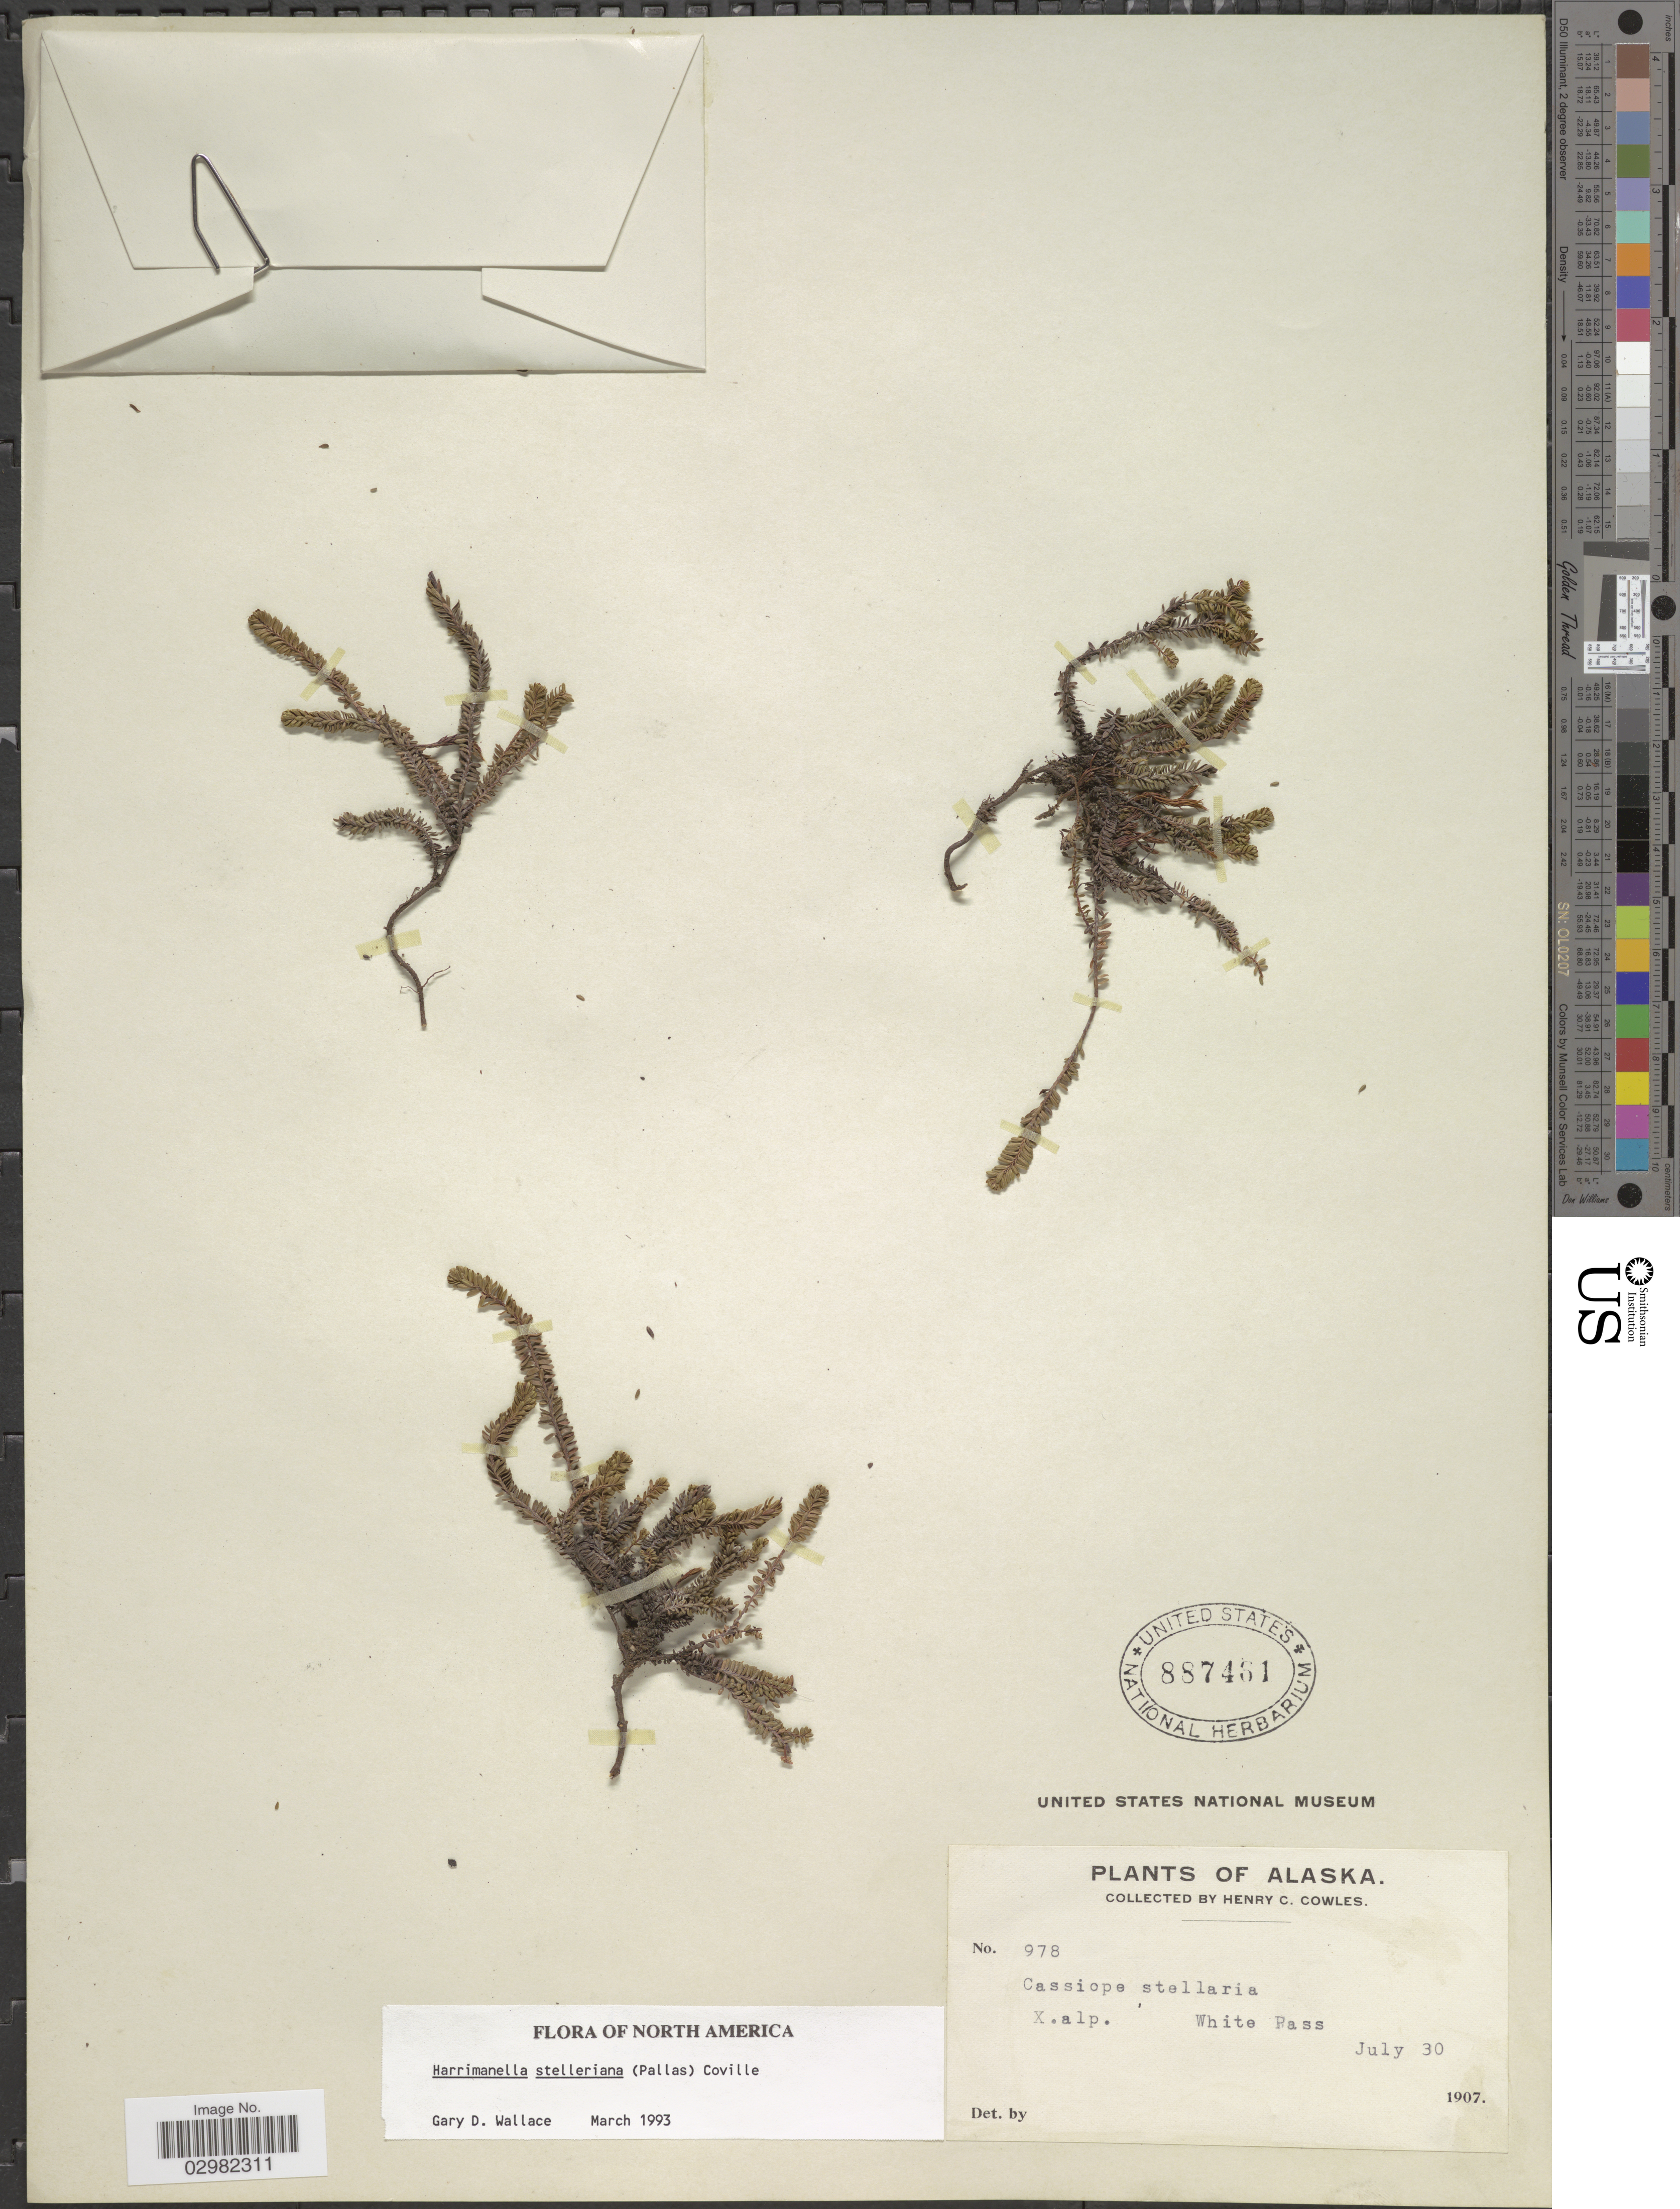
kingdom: Plantae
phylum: Tracheophyta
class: Magnoliopsida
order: Ericales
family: Ericaceae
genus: Harrimanella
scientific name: Harrimanella stelleriana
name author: (Pall.) Coville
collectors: H. Cowles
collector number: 978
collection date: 1907-07-30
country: United States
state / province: Alaska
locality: White Pass.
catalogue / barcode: US 887461